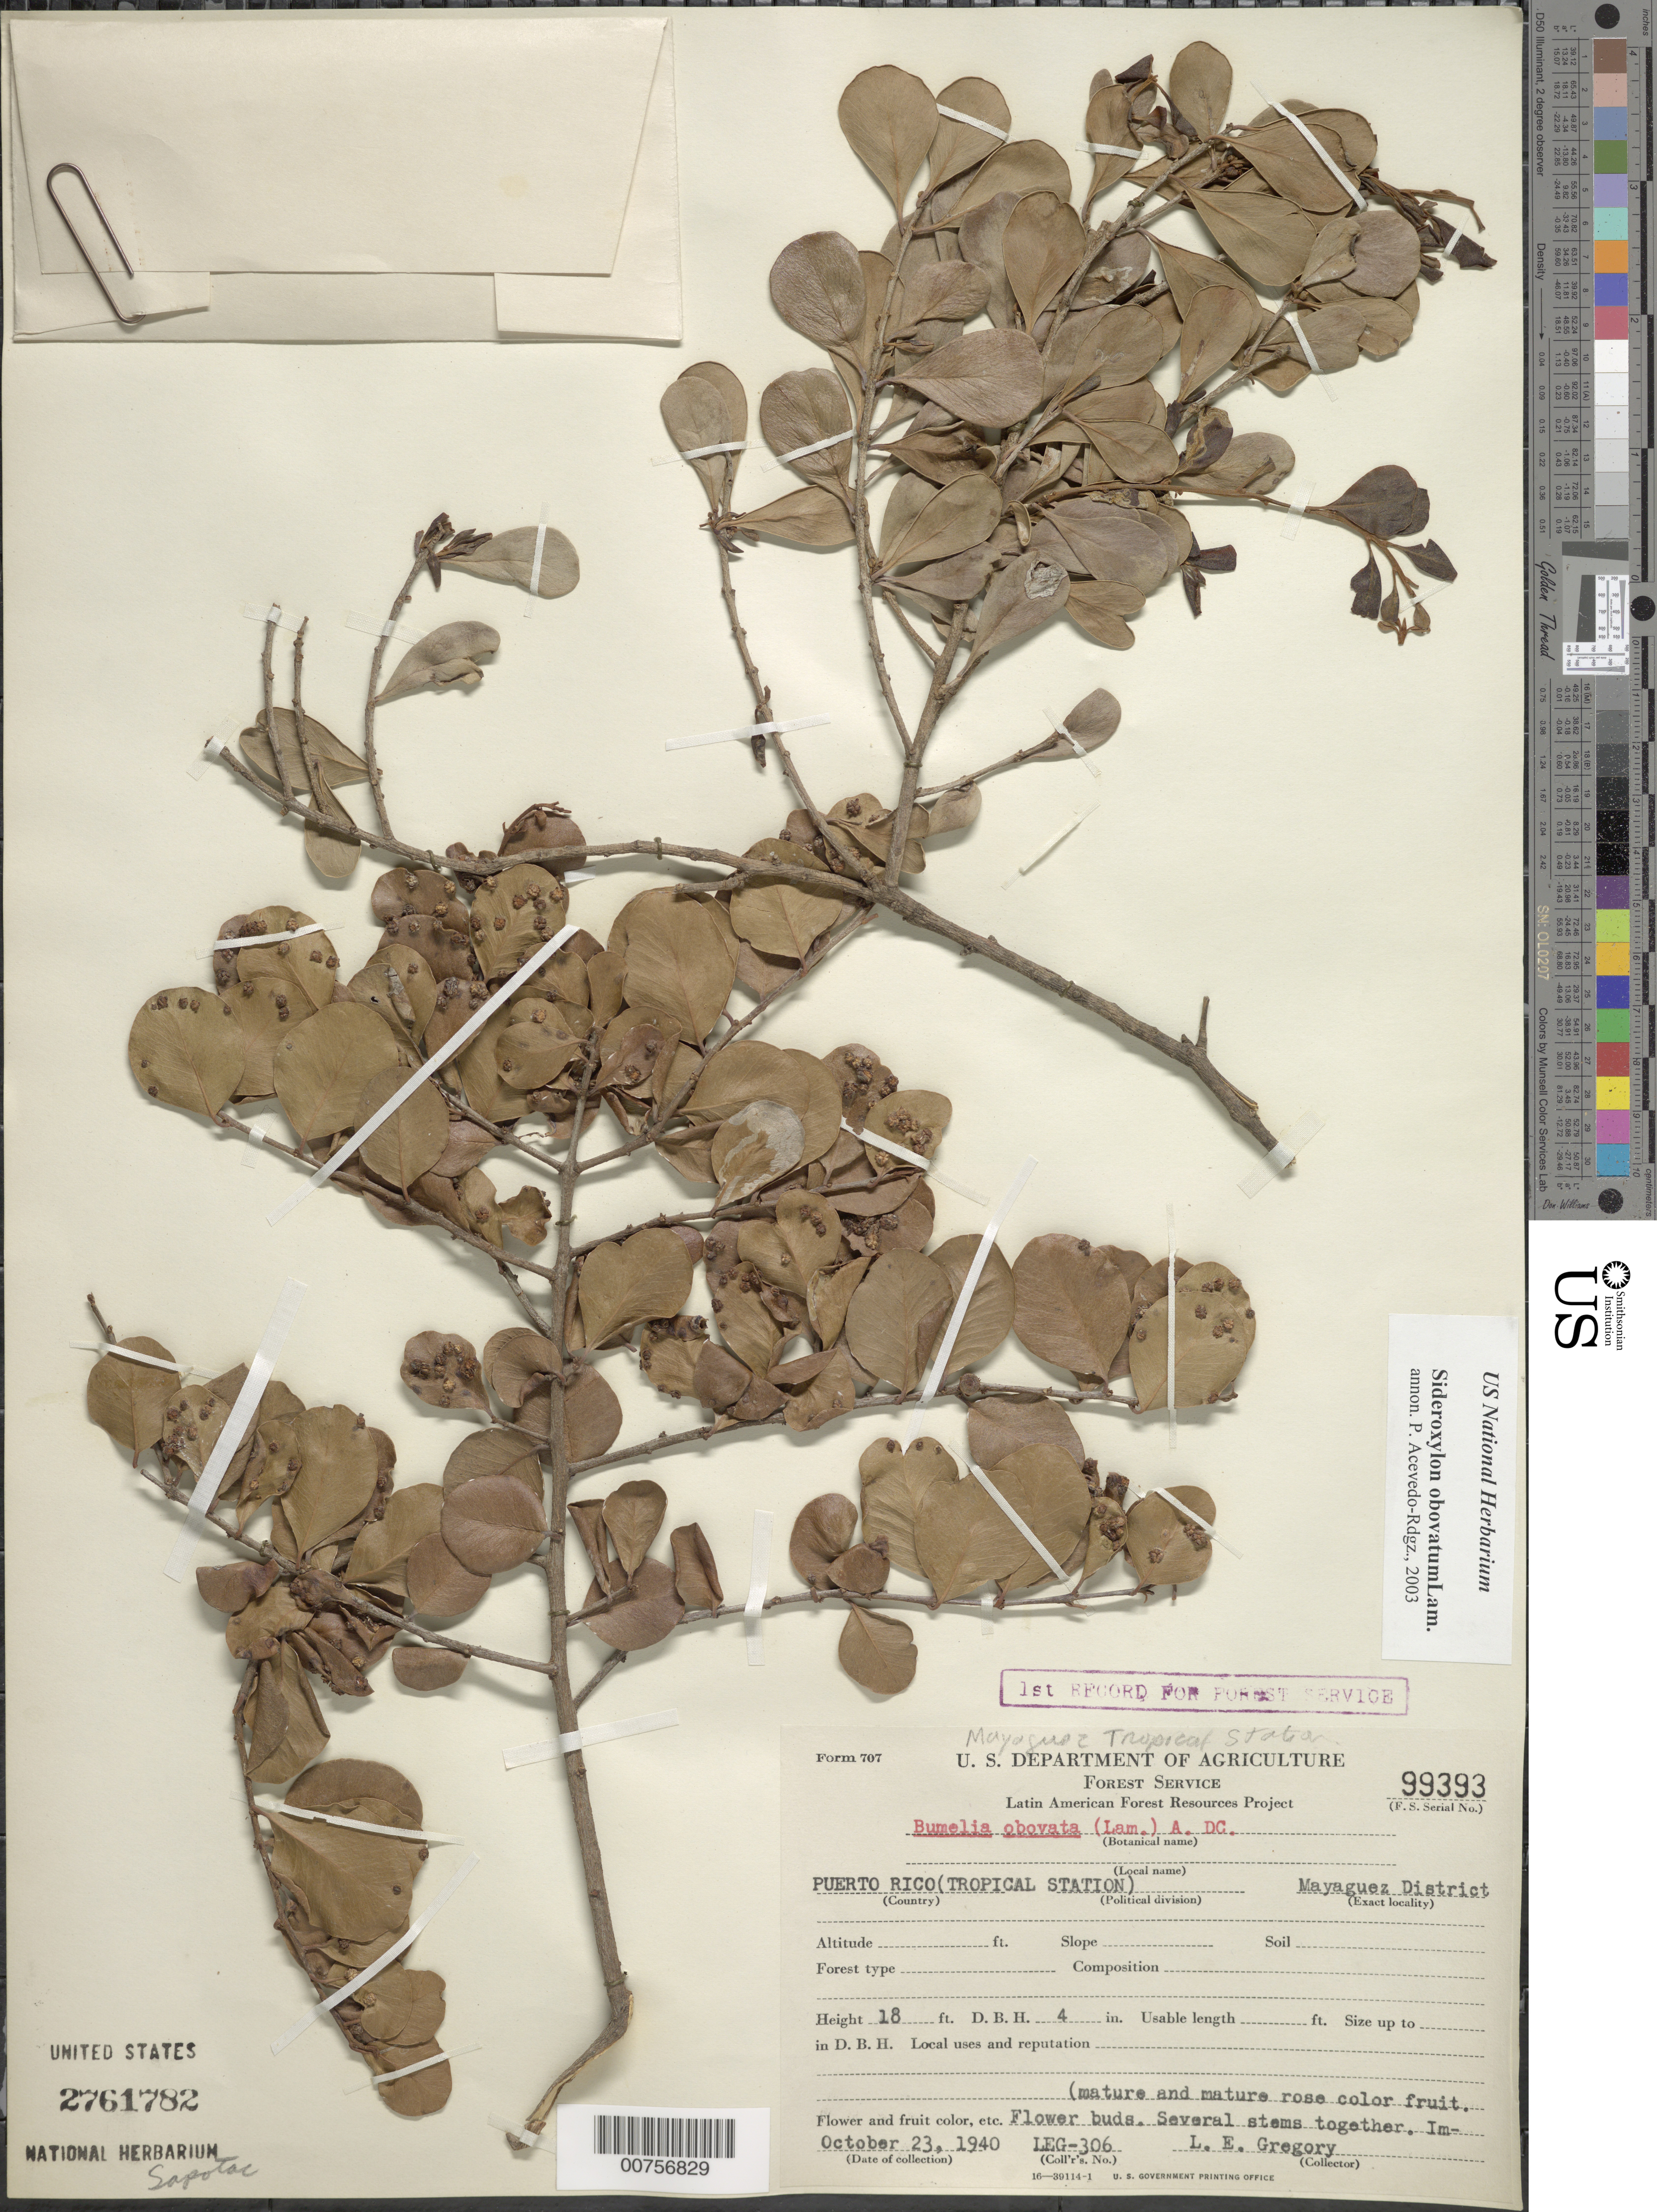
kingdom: Plantae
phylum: Tracheophyta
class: Magnoliopsida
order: Ericales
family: Sapotaceae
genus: Sideroxylon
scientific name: Sideroxylon obovatum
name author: Lam.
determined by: Acevedo-Rodríguez, P., (BOT), Smithsonian Institution - National Museum of Natural History (UNITED STATES)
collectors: L. E. Gregory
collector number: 306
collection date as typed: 23 Oct 1940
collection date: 1940-10-23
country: Puerto Rico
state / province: Mayagüez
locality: Mayaguez Tropical Station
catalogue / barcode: US 2761782